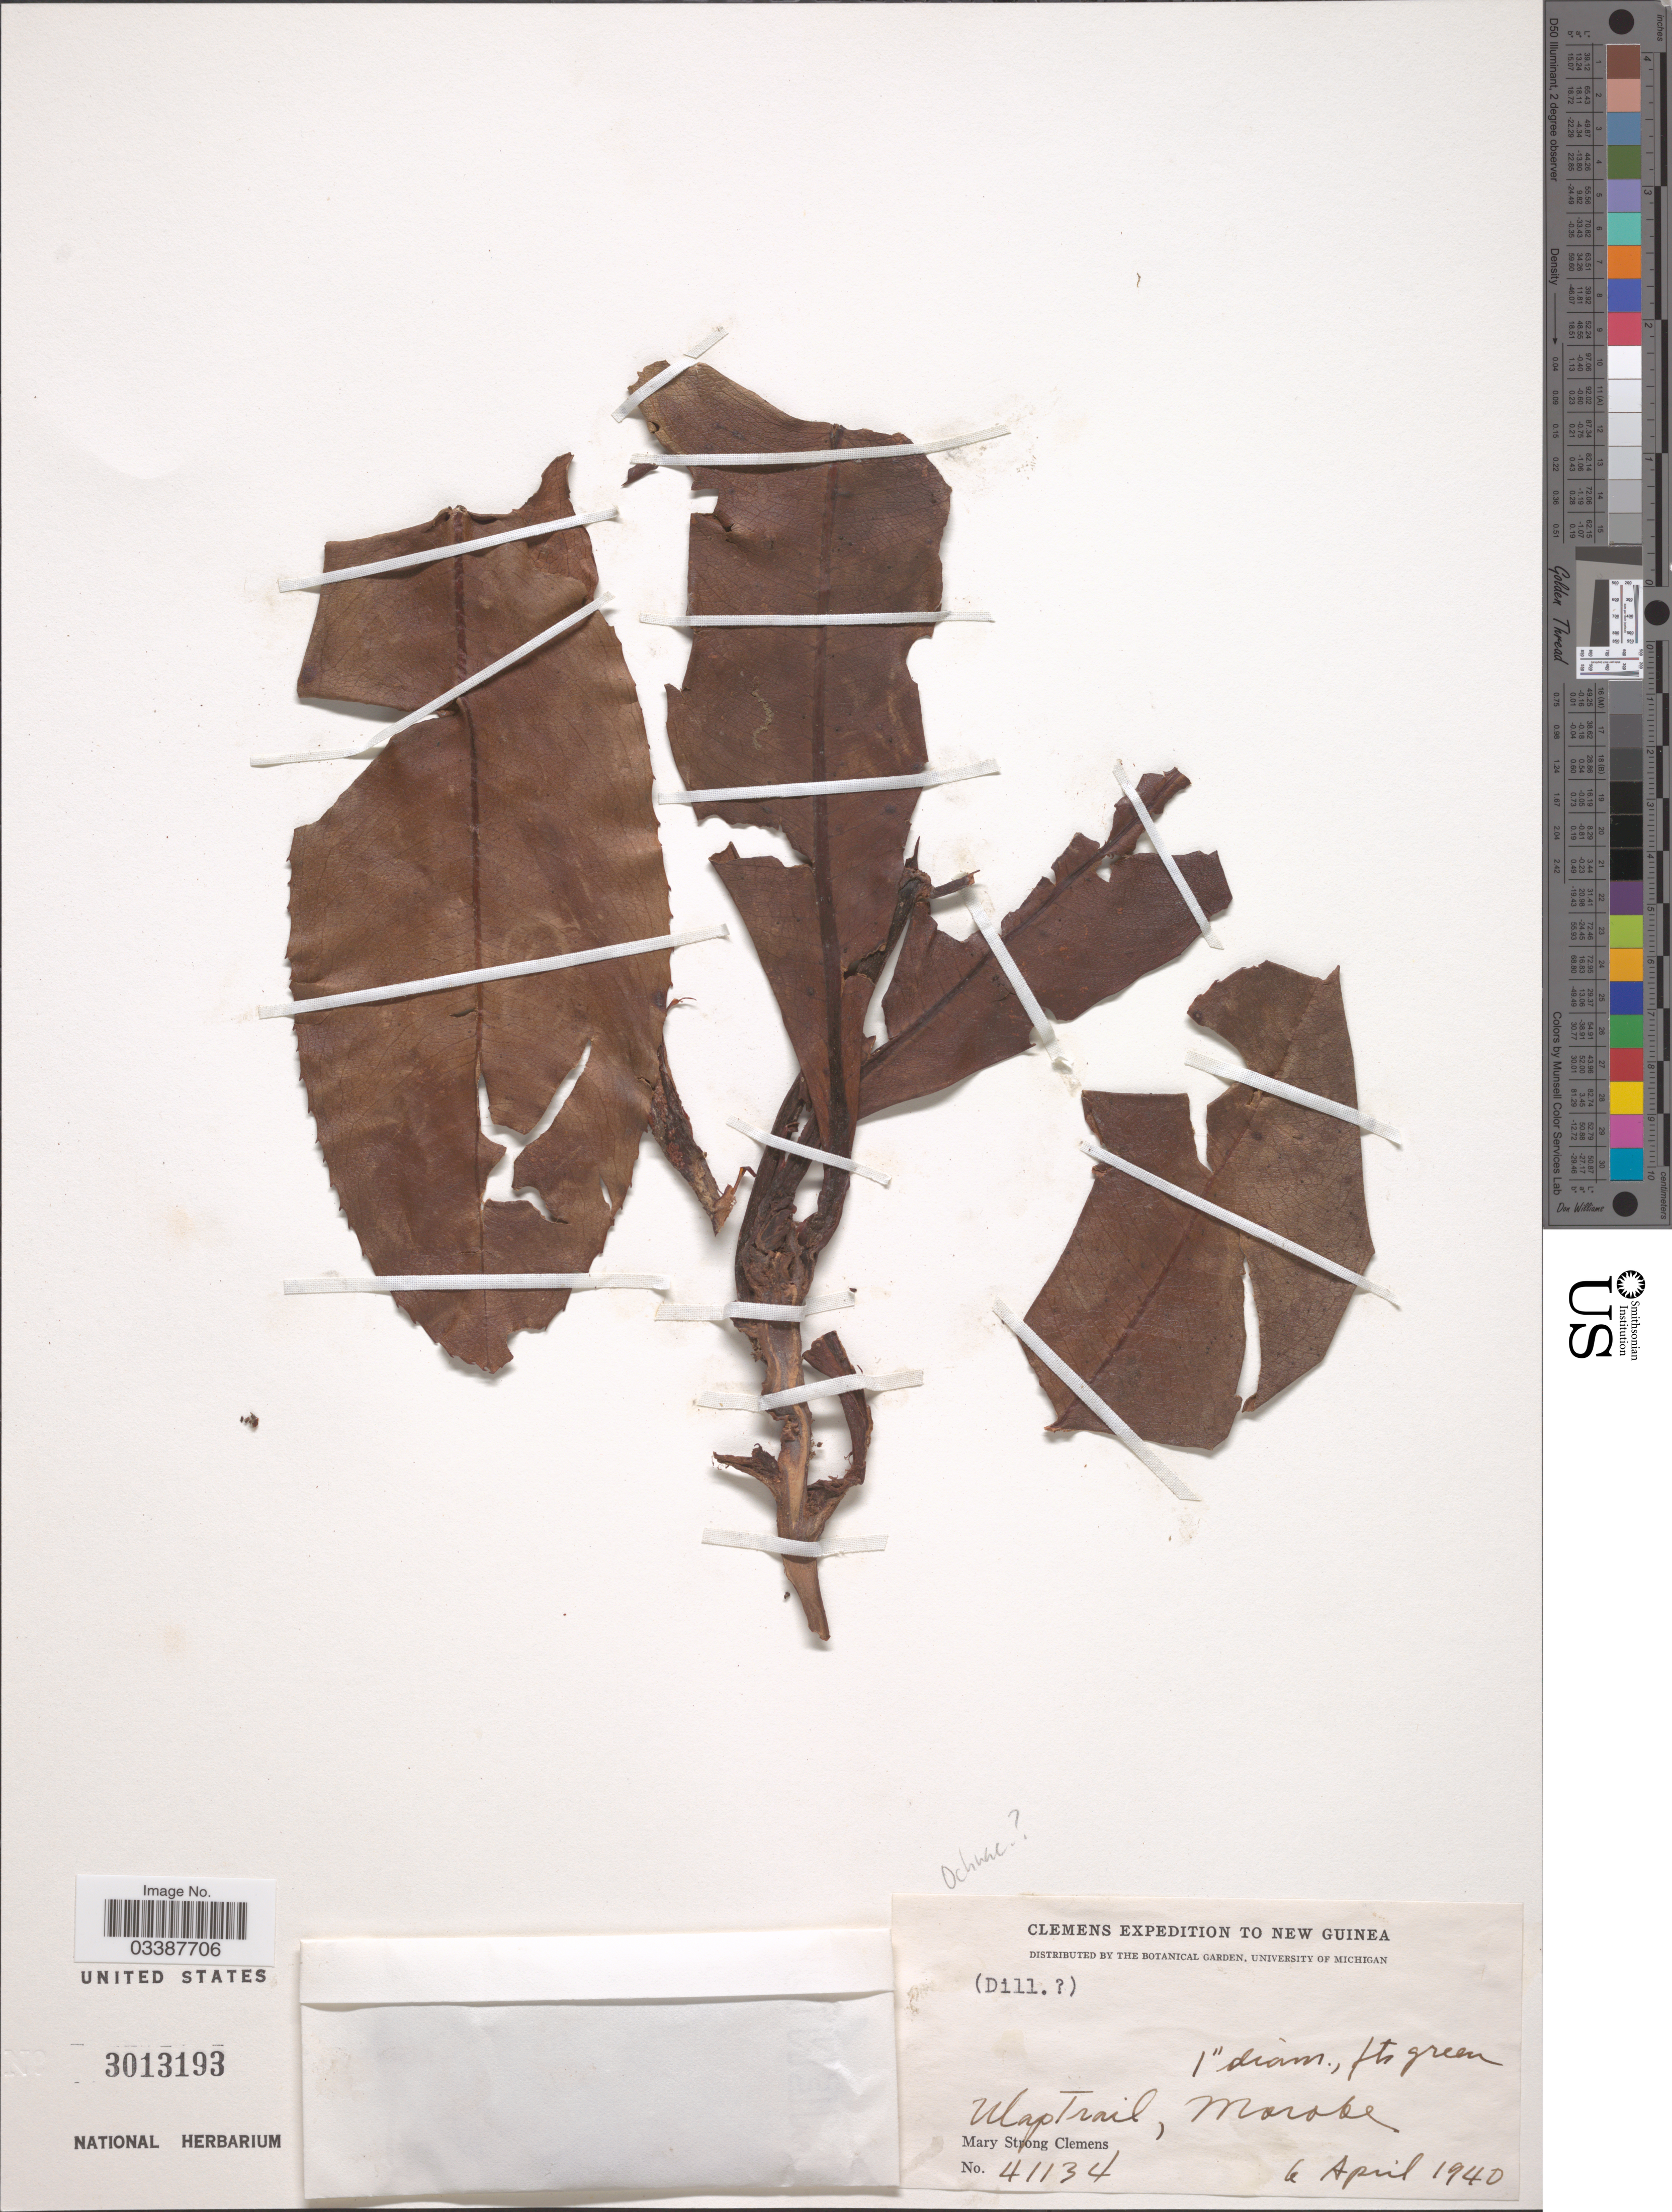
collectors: M. S. Clemens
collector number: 41134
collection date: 1940-04-06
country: Papua New Guinea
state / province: Morobe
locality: New Guinea, Ulap Trail.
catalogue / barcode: US 3013193